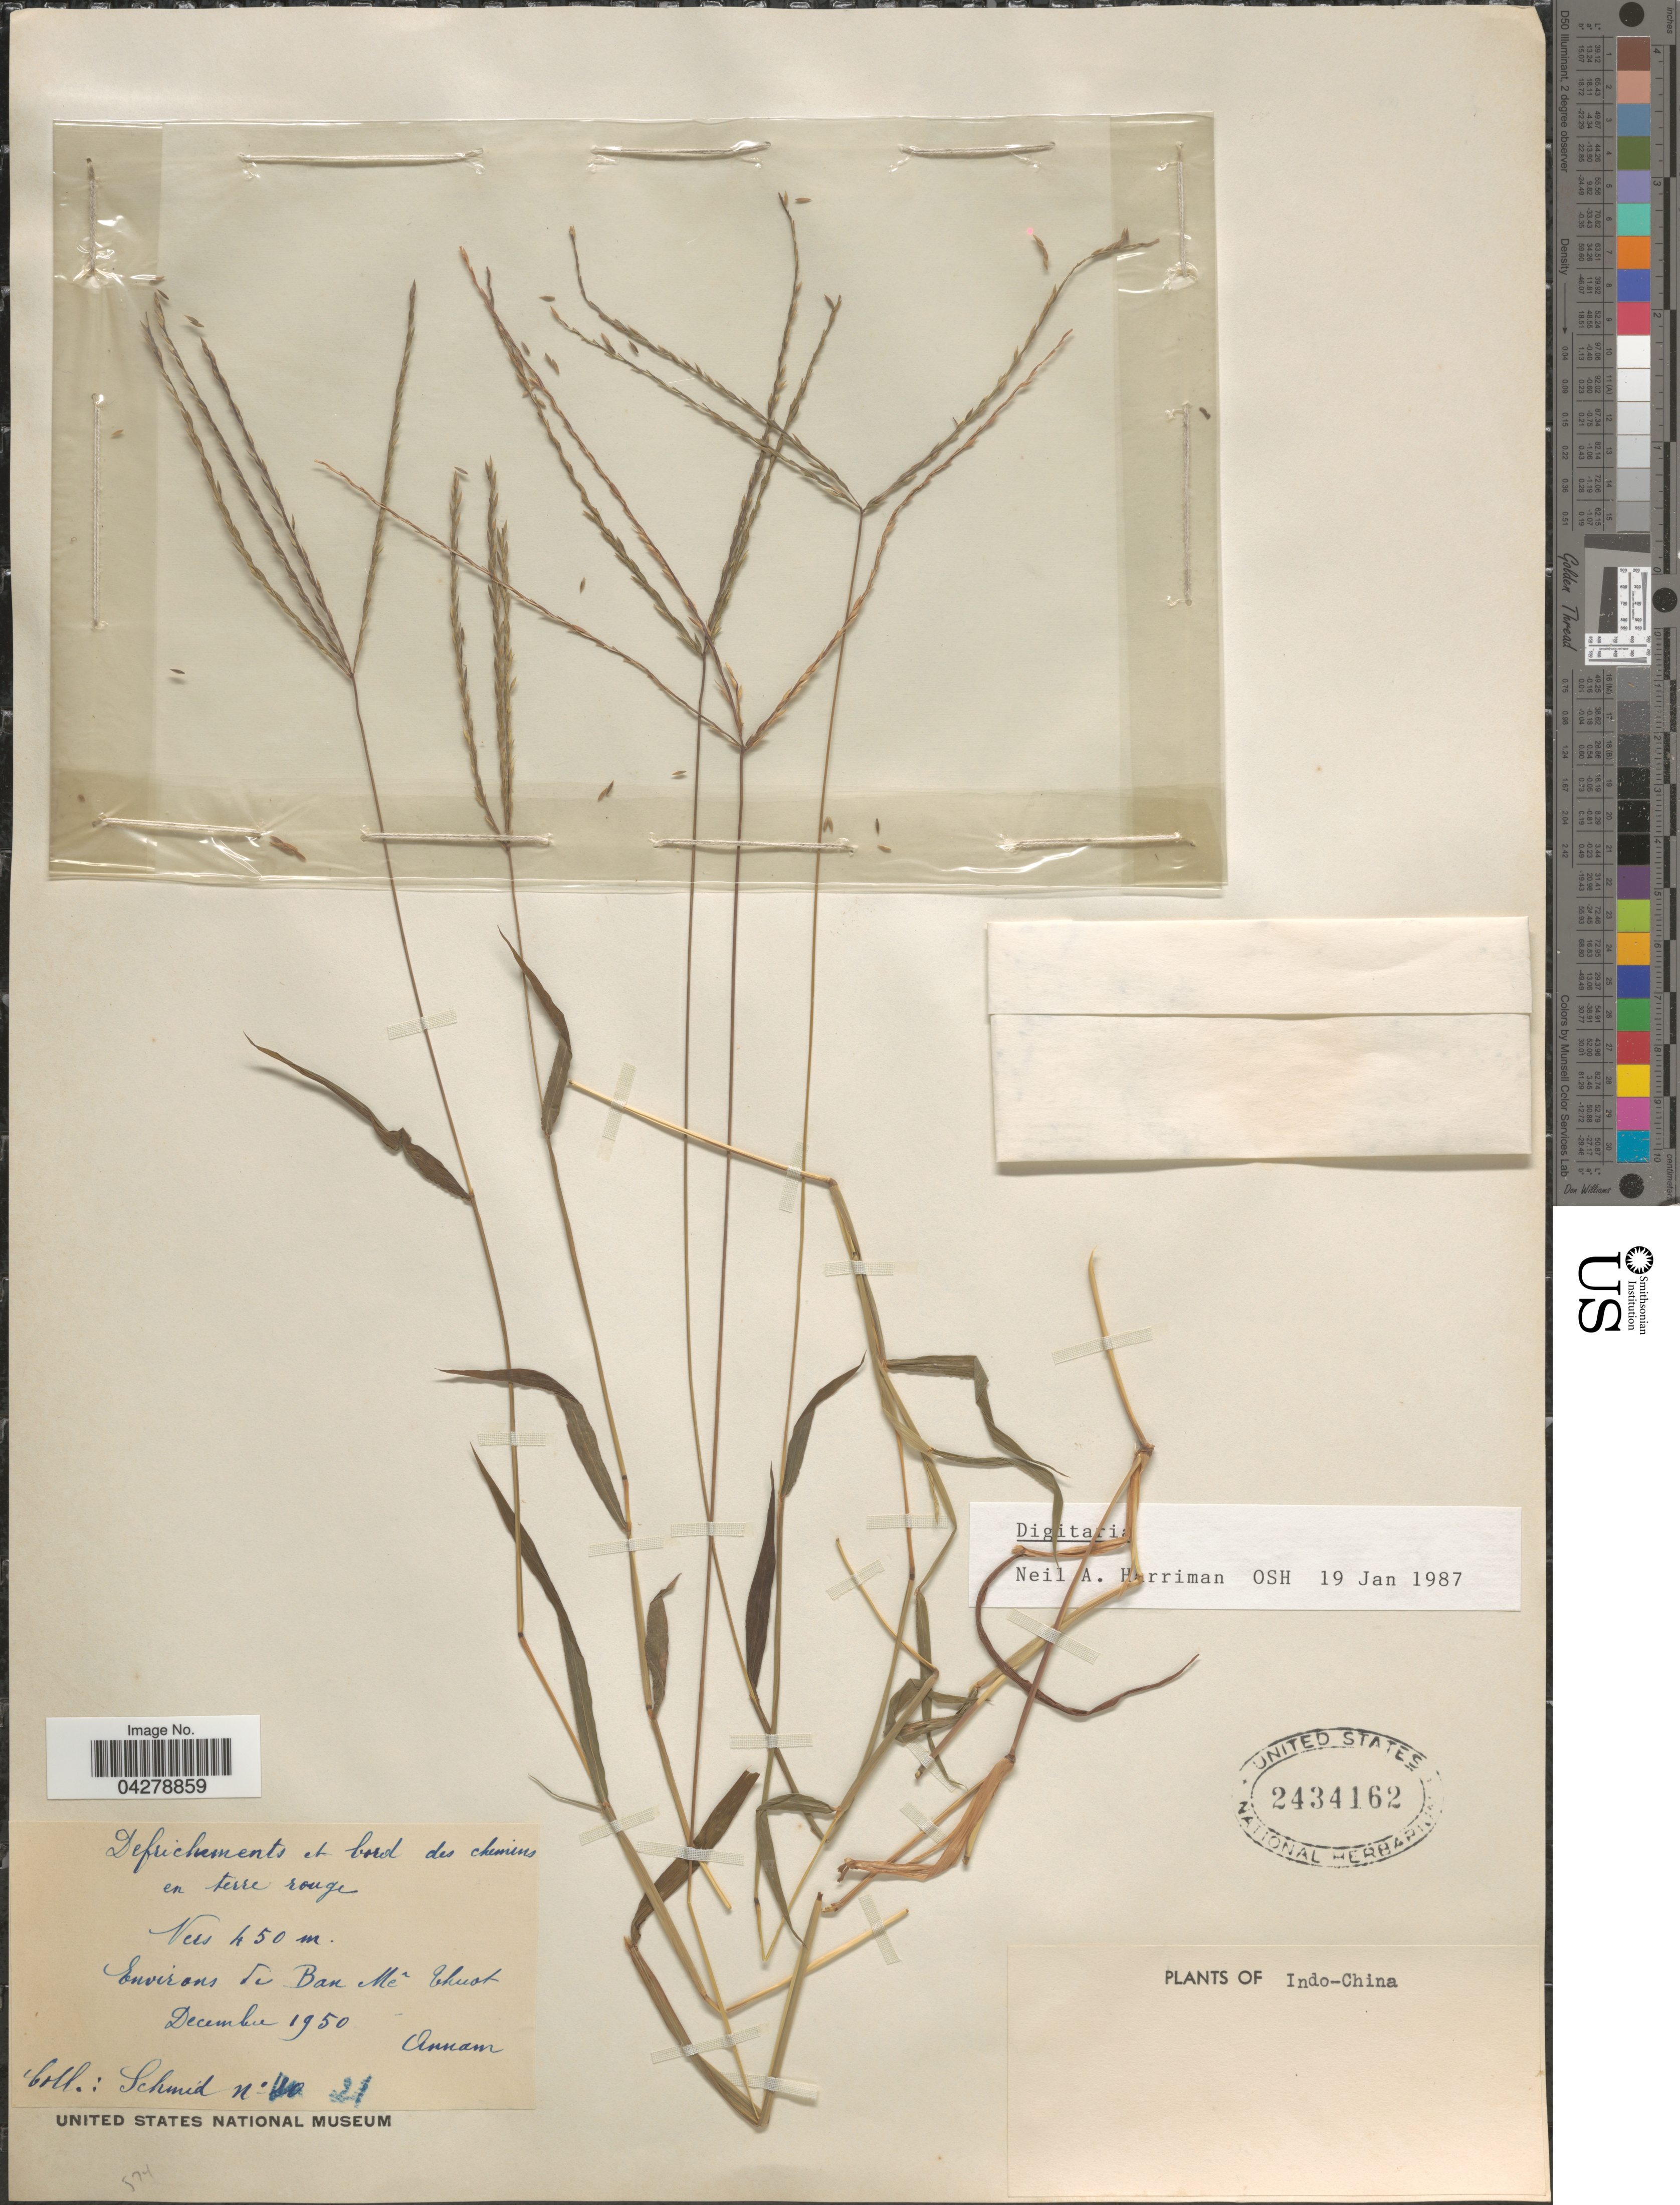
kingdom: Plantae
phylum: Tracheophyta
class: Liliopsida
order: Poales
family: Poaceae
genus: Digitaria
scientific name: Digitaria sp.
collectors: Schmid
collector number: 21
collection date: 1950-12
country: Vietnam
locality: Indo-China. Défrichement et bord des chemins en terre rouge. Environs de Ban Mê Chuot [interpreted]. Annam.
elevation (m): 450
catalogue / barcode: US 2434162